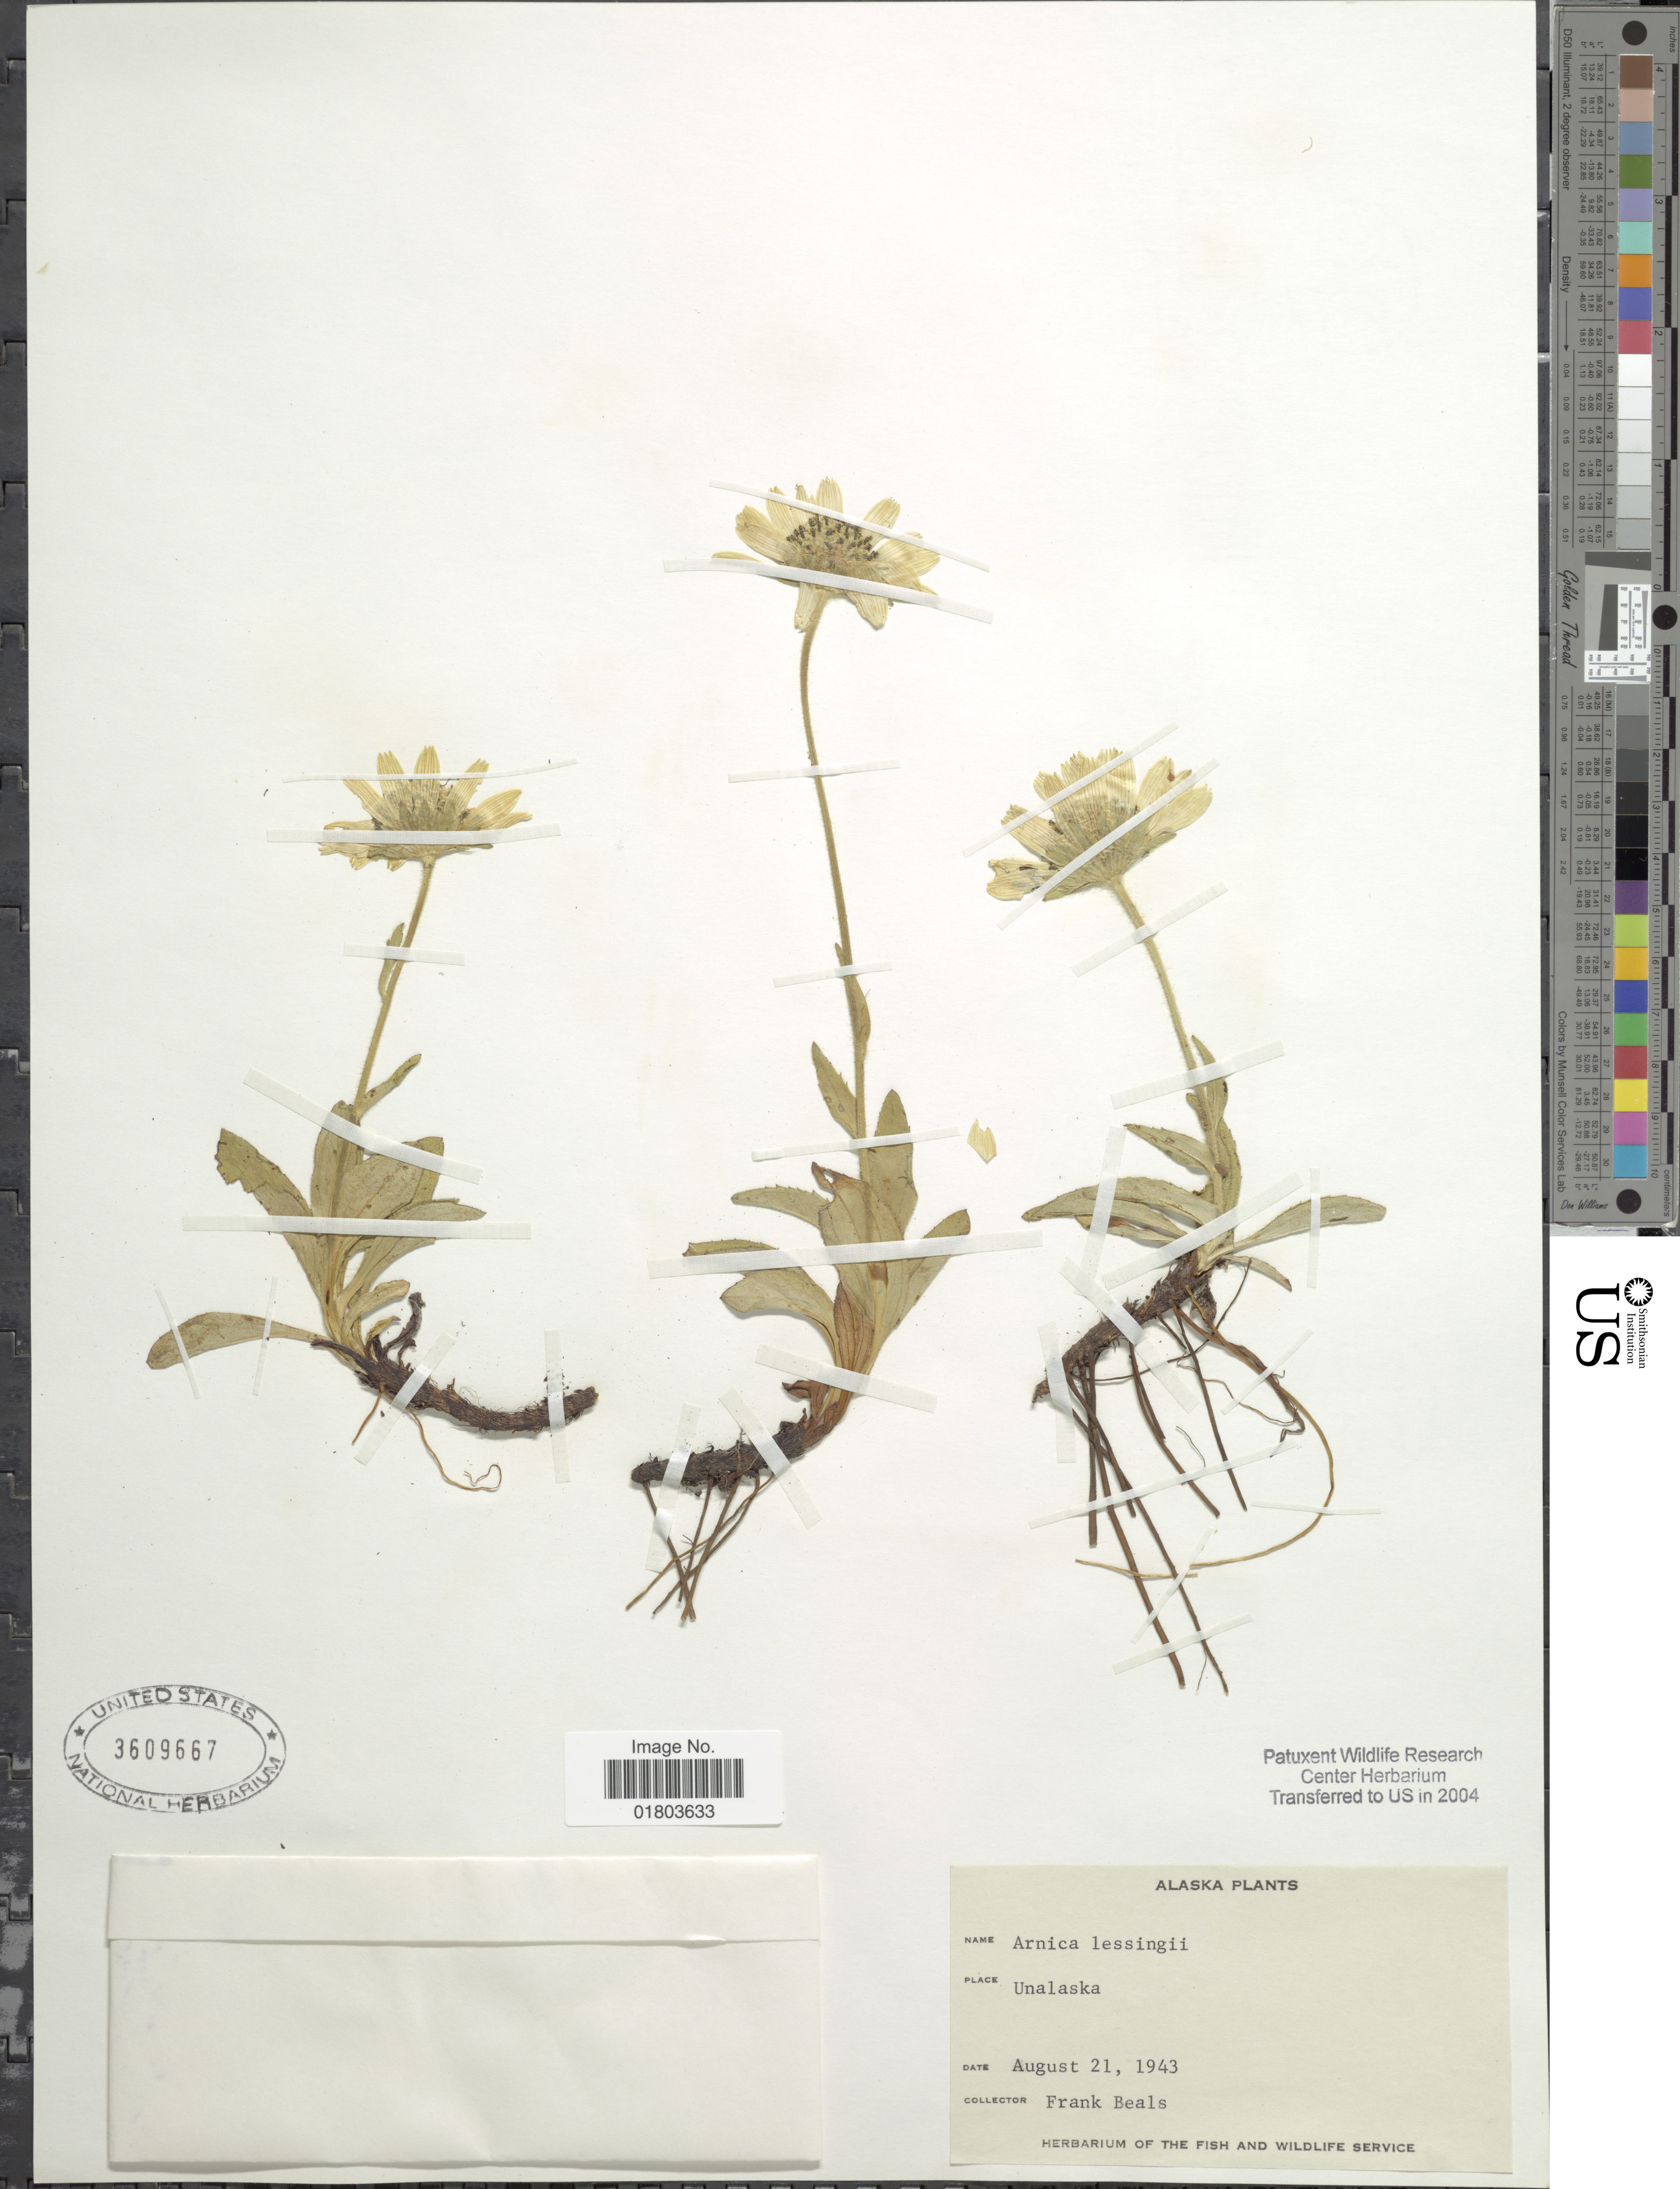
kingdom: Plantae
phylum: Tracheophyta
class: Magnoliopsida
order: Asterales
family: Asteraceae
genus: Arnica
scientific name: Arnica lessingii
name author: (Torr. & A. Gray) Greene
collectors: F. Beals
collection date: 1943-08-21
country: United States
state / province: Alaska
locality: Unalaska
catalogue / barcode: US 3609667